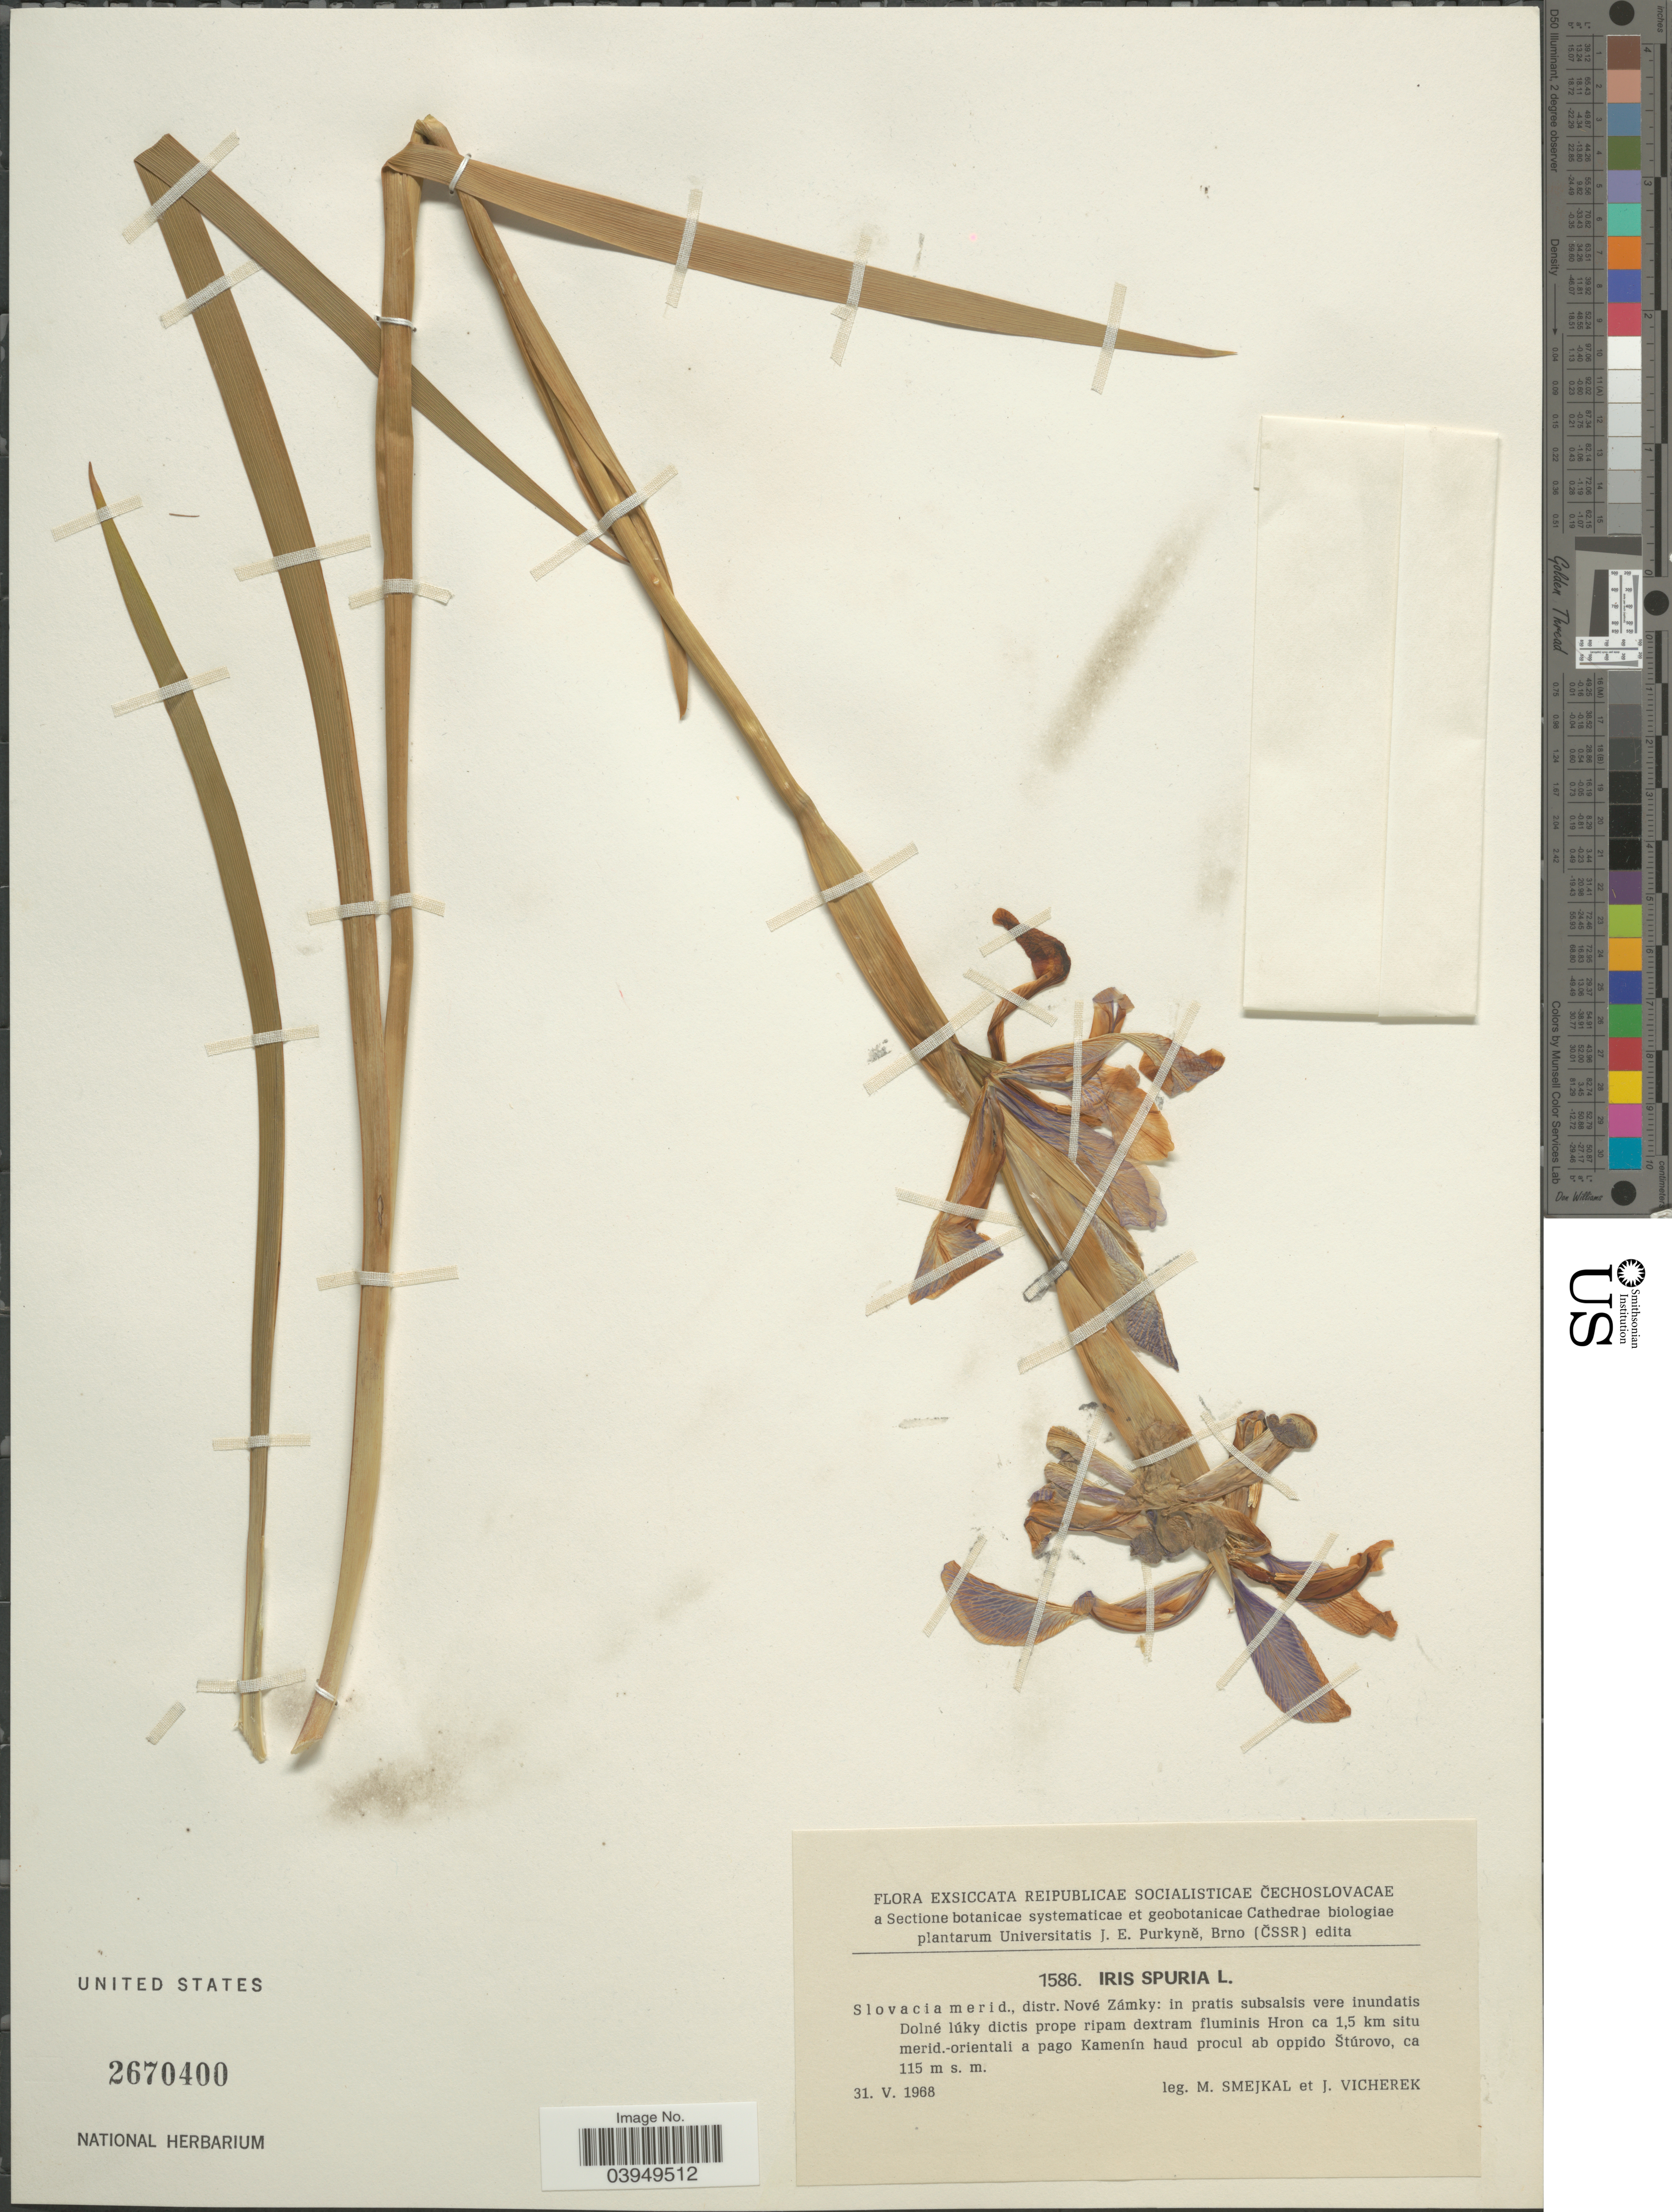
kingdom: Plantae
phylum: Tracheophyta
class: Liliopsida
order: Asparagales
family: Iridaceae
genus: Iris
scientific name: Iris spuria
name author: L.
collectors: Smejkal, M. & Vicherek, J.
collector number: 1586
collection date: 1968-05-31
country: Slovakia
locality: Slovacia merid., distr. Nové Zámky: in pratis subsalsis vere inundatis Dolné lúky dictis prope ripam dextam fluminis Hron ca 1.5 km situ merid.-orientali a pago Kamenín haud procul ab oppido Štúrovo.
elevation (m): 115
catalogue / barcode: US 2670400